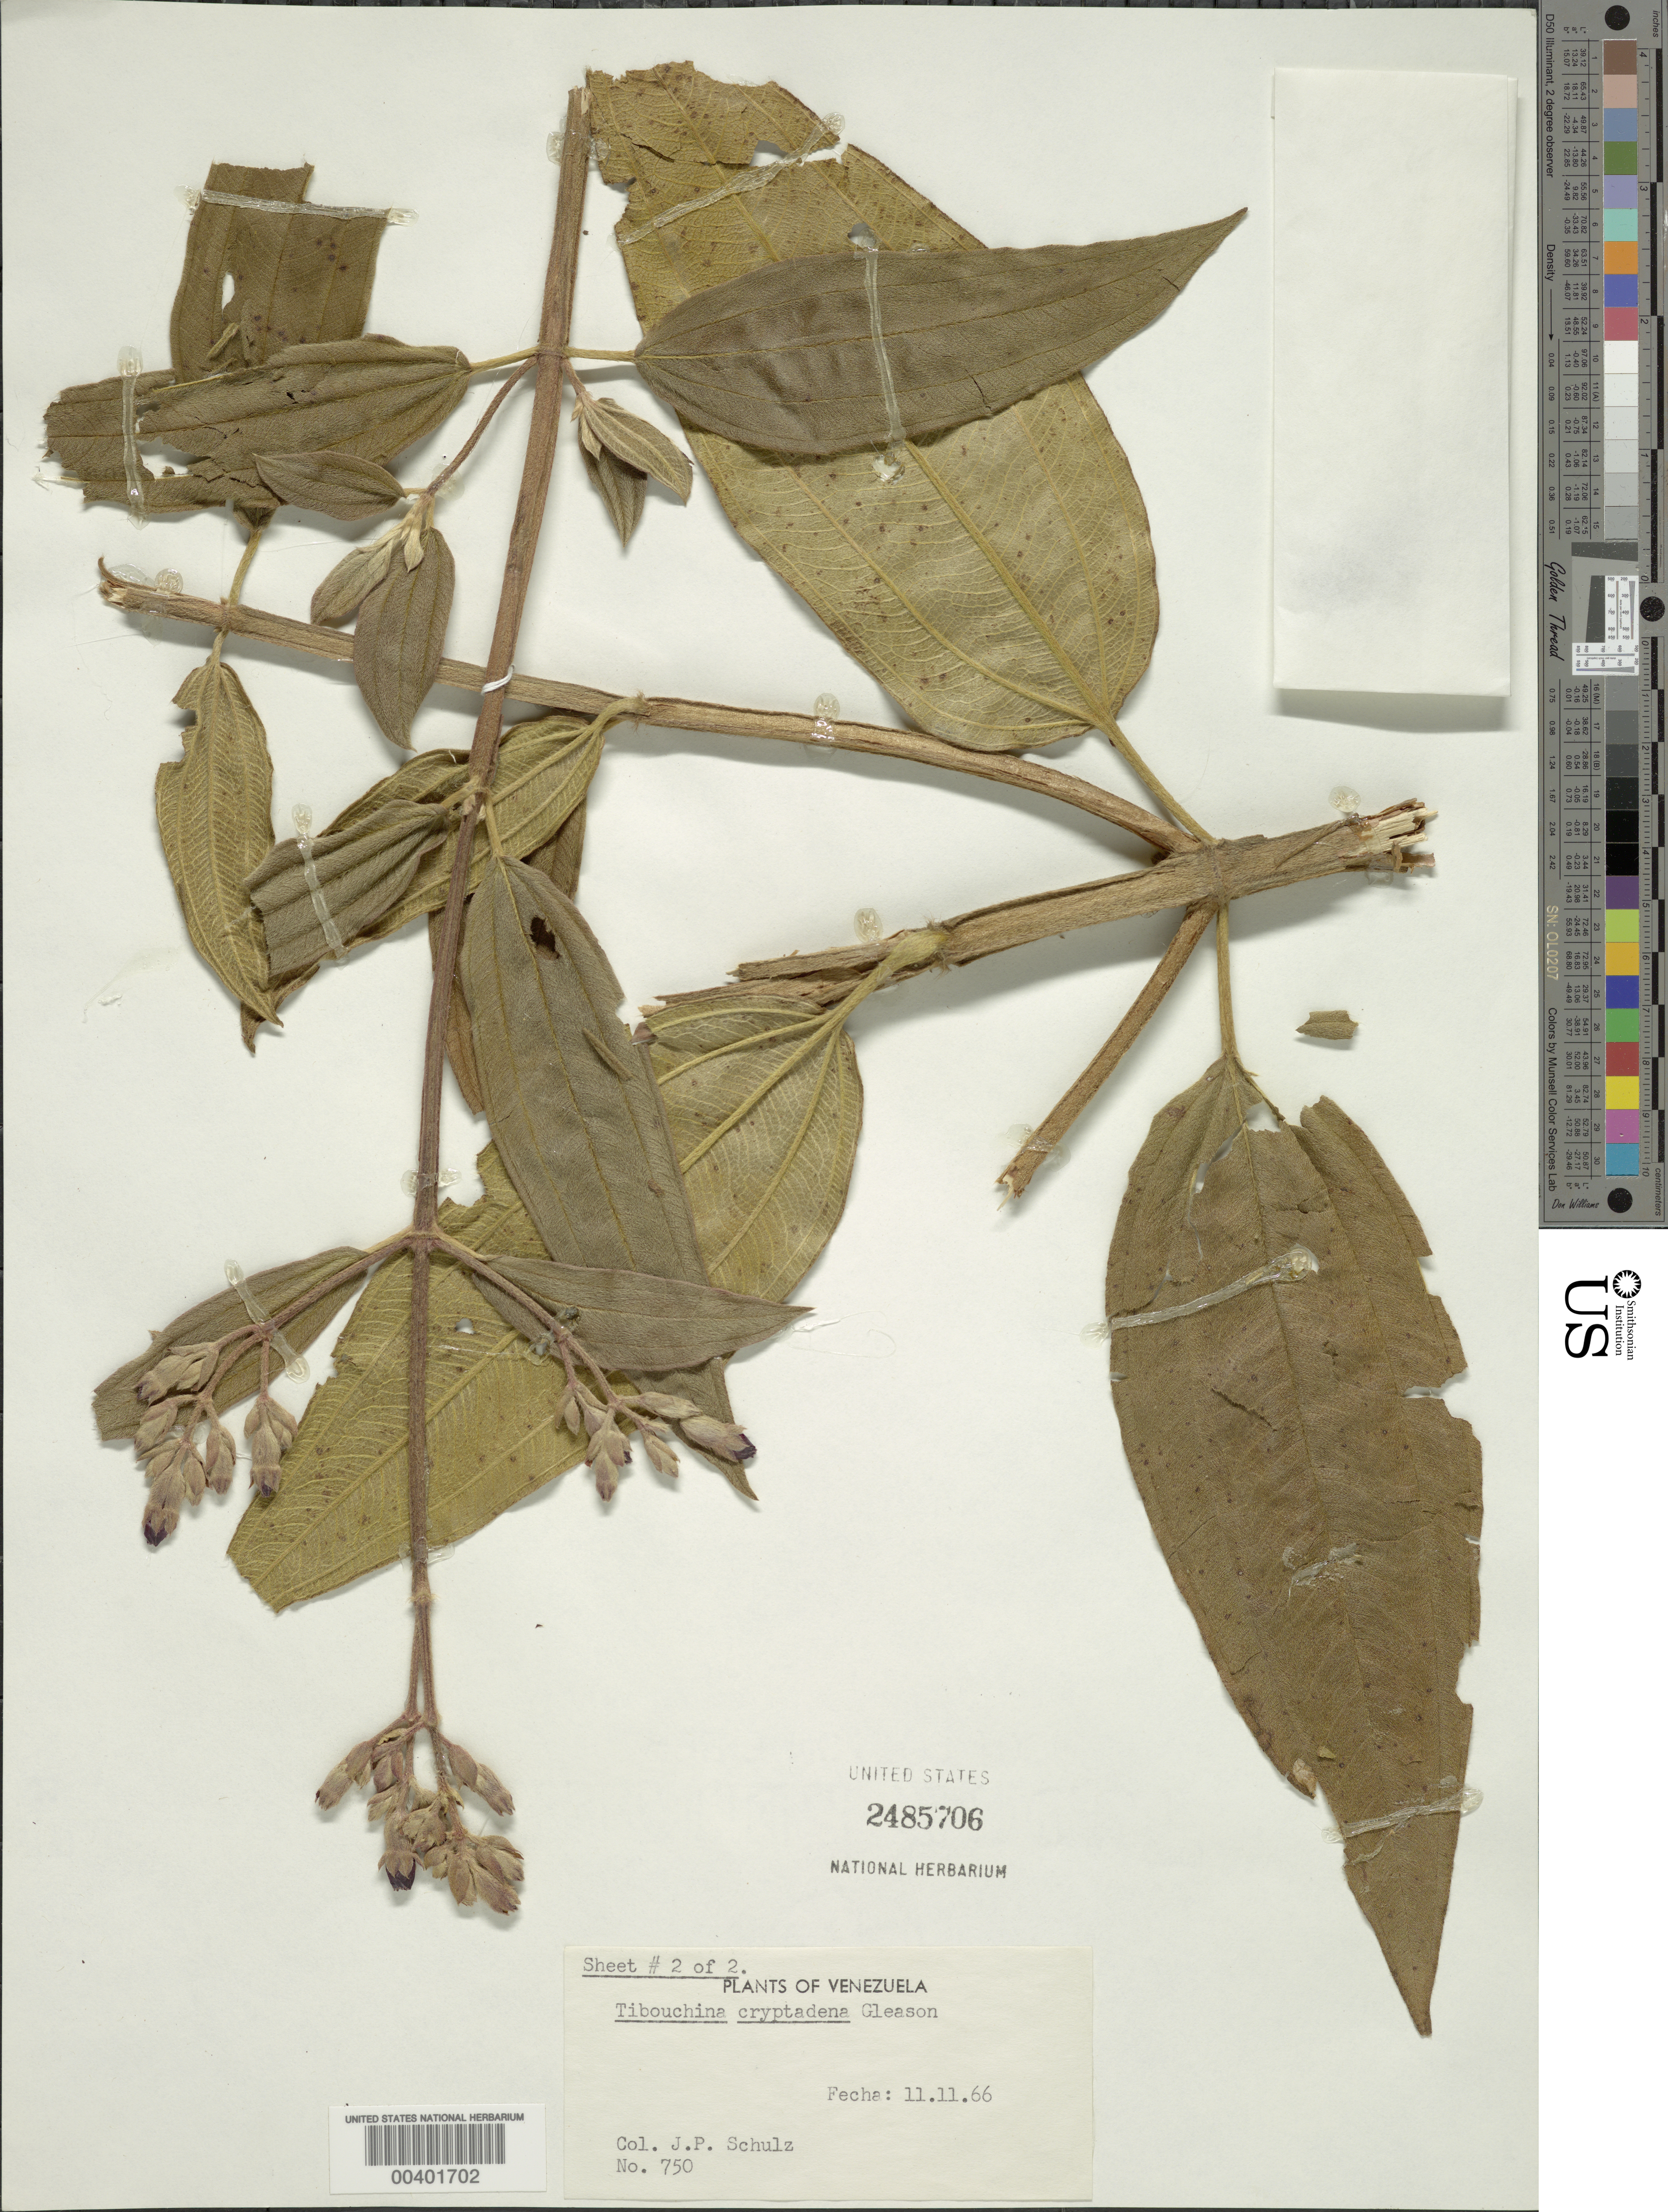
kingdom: Plantae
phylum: Tracheophyta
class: Magnoliopsida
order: Myrtales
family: Melastomataceae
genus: Pleroma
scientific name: Pleroma cryptadenum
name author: (Gleason) P.J.F. Guim. & Michelang.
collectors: J. P. Schulz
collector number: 750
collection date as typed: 11 Nov 1966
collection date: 1966-11-11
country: Venezuela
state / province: Mérida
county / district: Rangel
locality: Valle del Río de Santo Domingo. Santo Domingo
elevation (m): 1800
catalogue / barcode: US 2485706